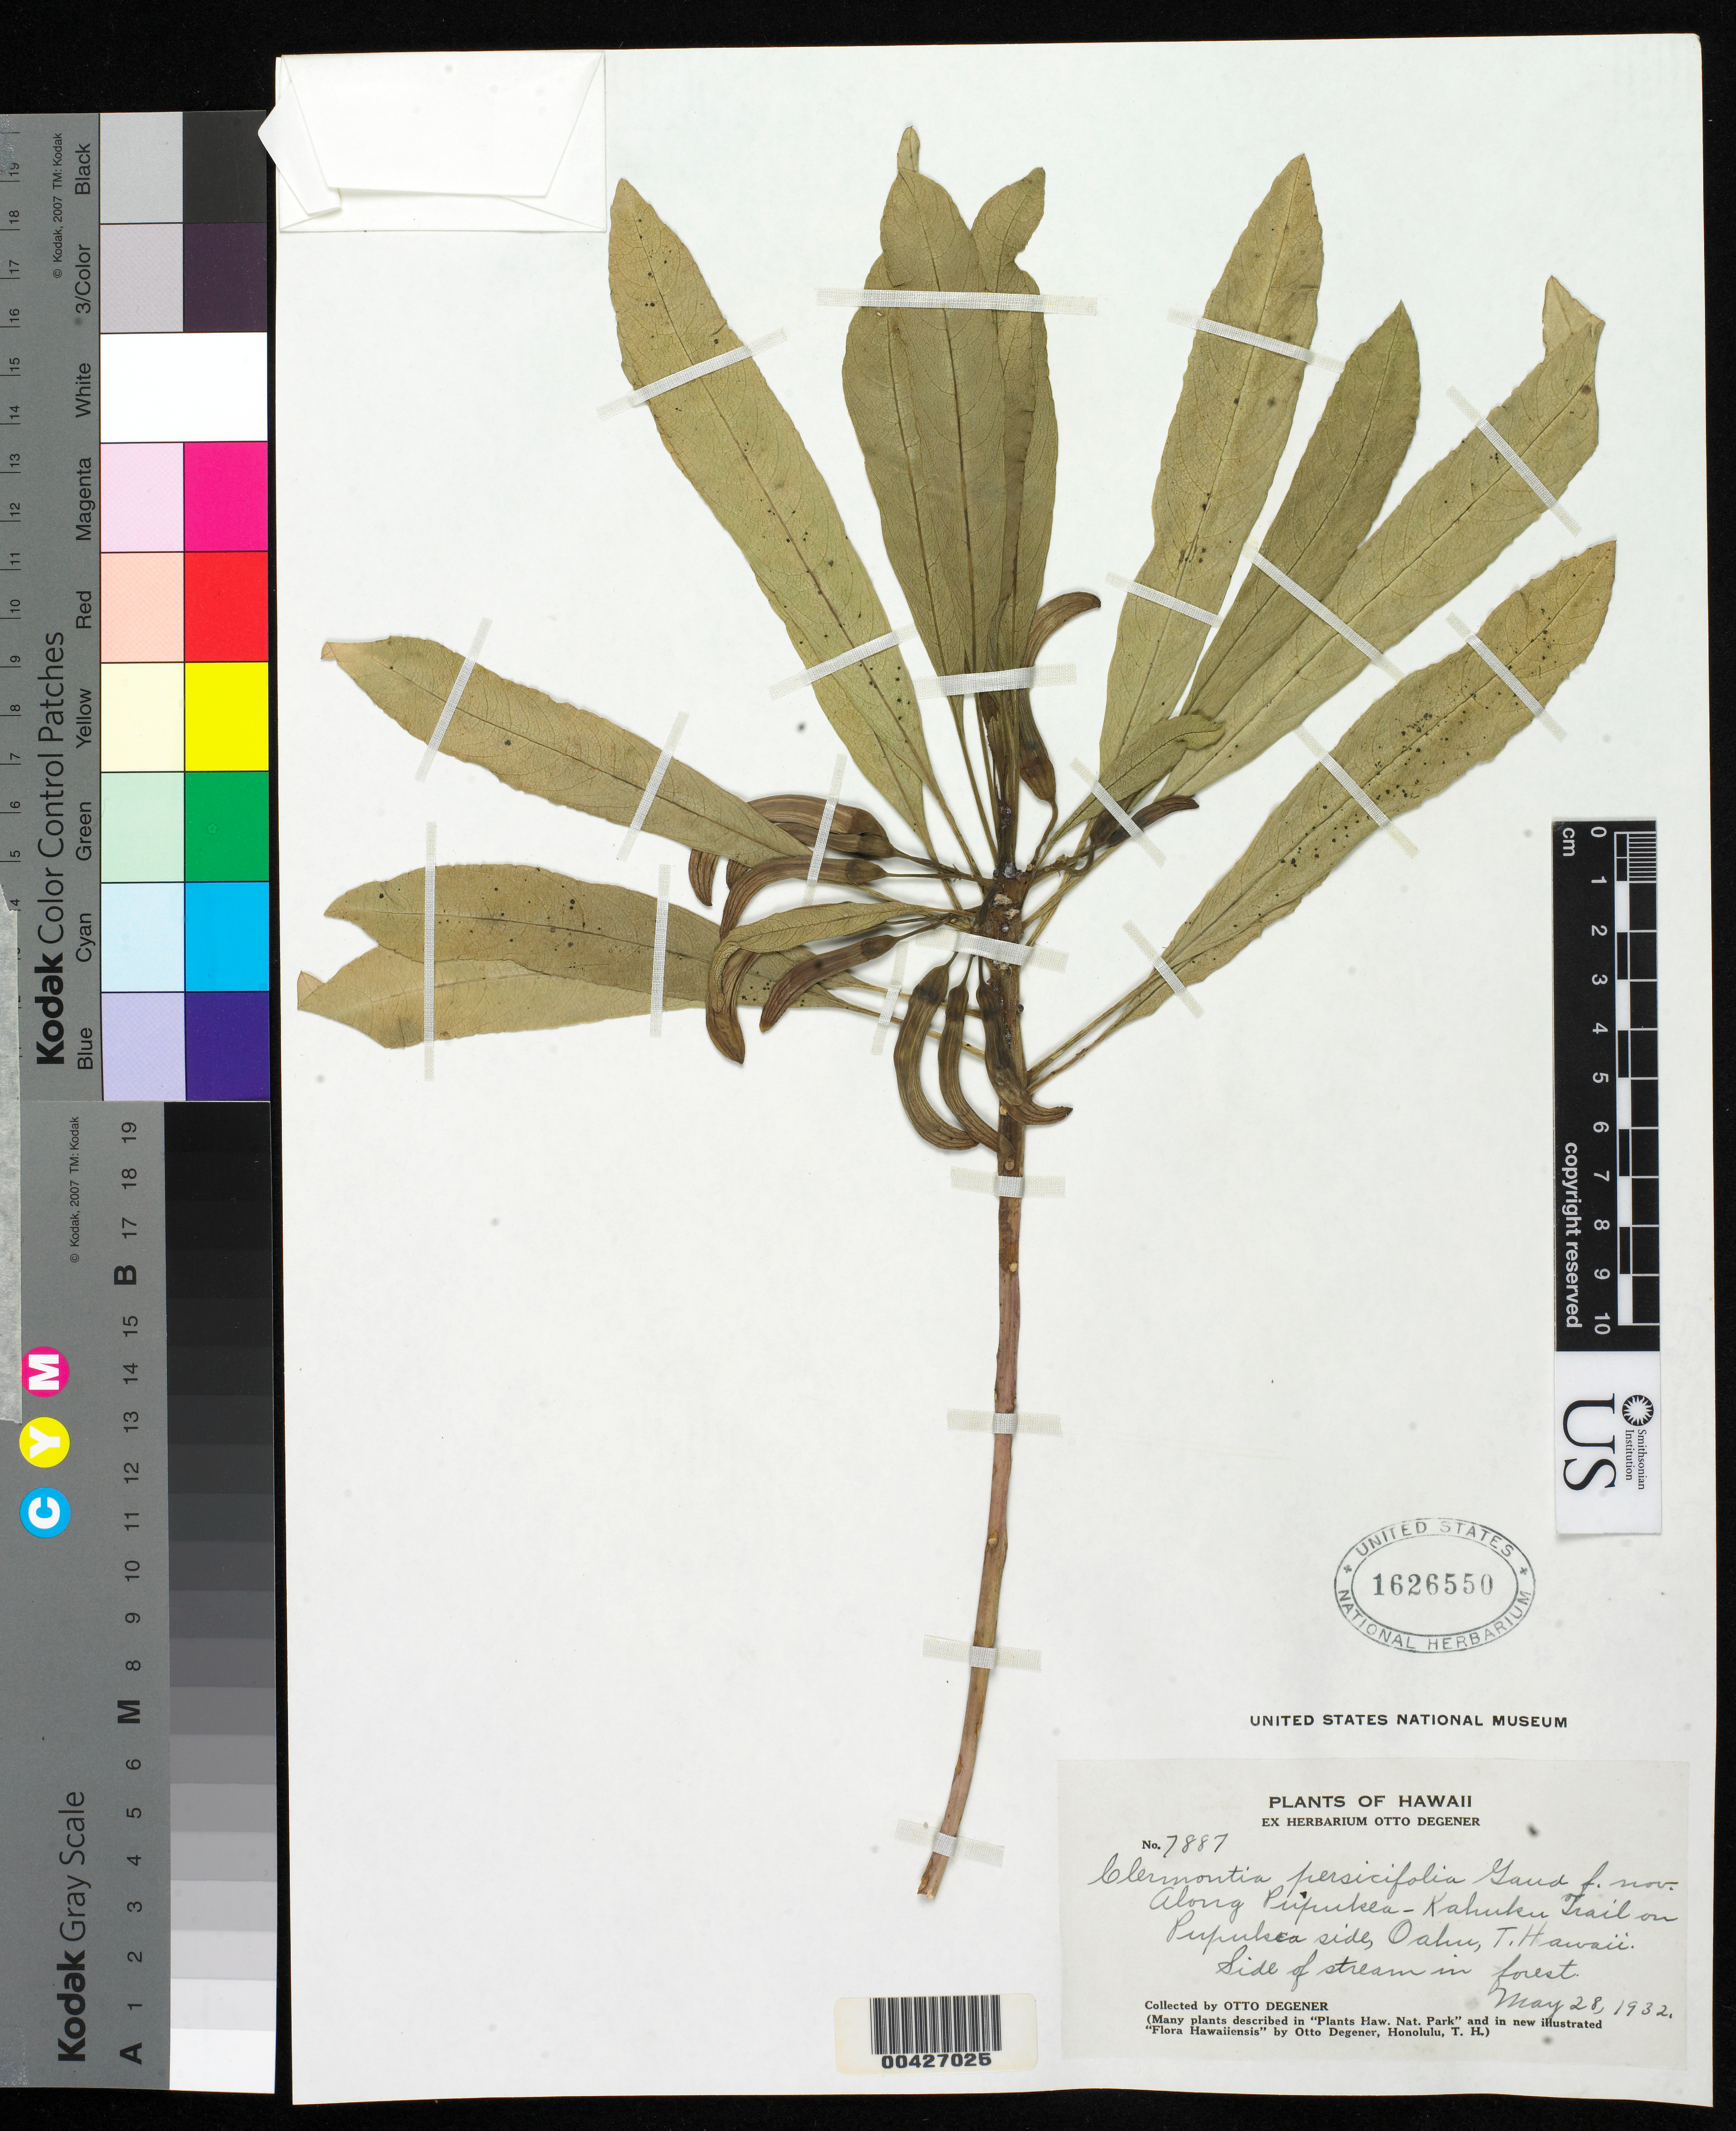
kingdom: Plantae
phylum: Tracheophyta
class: Magnoliopsida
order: Asterales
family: Campanulaceae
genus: Clermontia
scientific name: Clermontia persicifolia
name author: Gaudich.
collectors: O. Degener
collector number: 7887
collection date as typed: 28 May 1932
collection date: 1932-05-28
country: United States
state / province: Hawaii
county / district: Honolulu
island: Oahu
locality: along Pupukea Trail on Pupukea side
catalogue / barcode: US 1626550